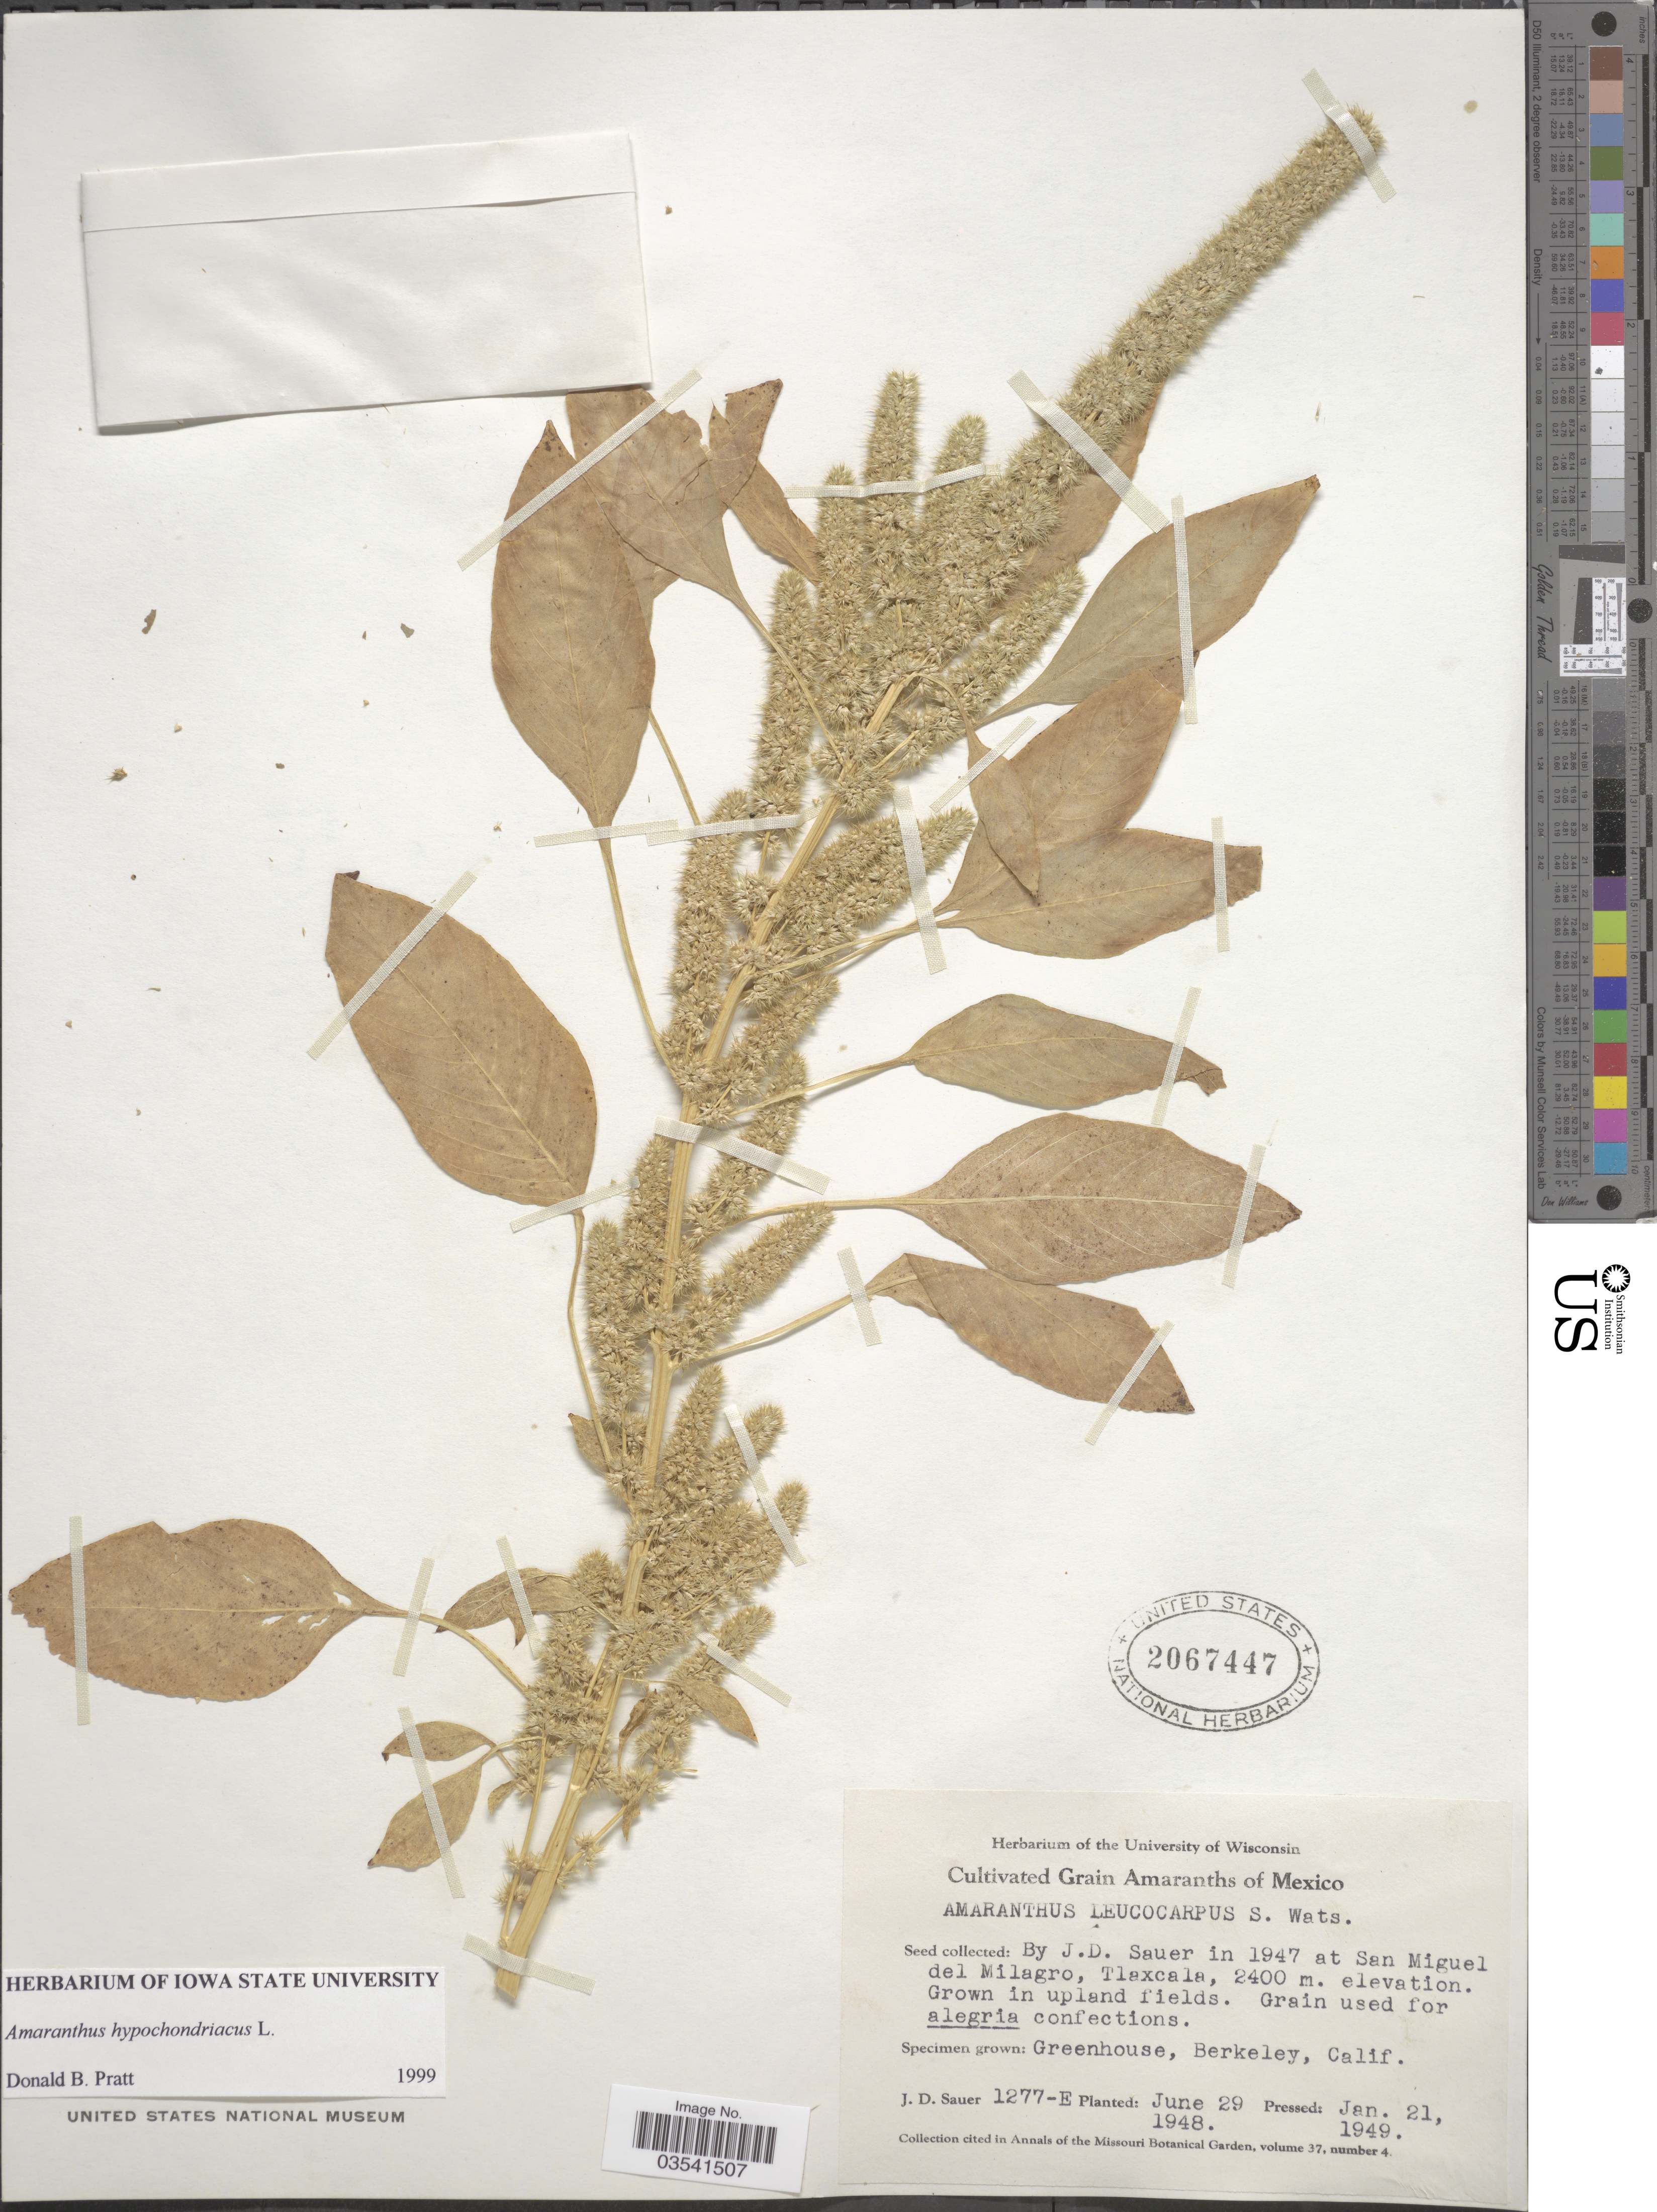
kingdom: Plantae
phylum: Tracheophyta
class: Magnoliopsida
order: Caryophyllales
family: Amaranthaceae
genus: Amaranthus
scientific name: Amaranthus hypochondriacus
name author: L.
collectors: J. D. Sauer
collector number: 1277-E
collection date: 1948-06-29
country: United States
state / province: California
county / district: Alameda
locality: Greenhouse, Berkeley.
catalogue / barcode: US 2067447